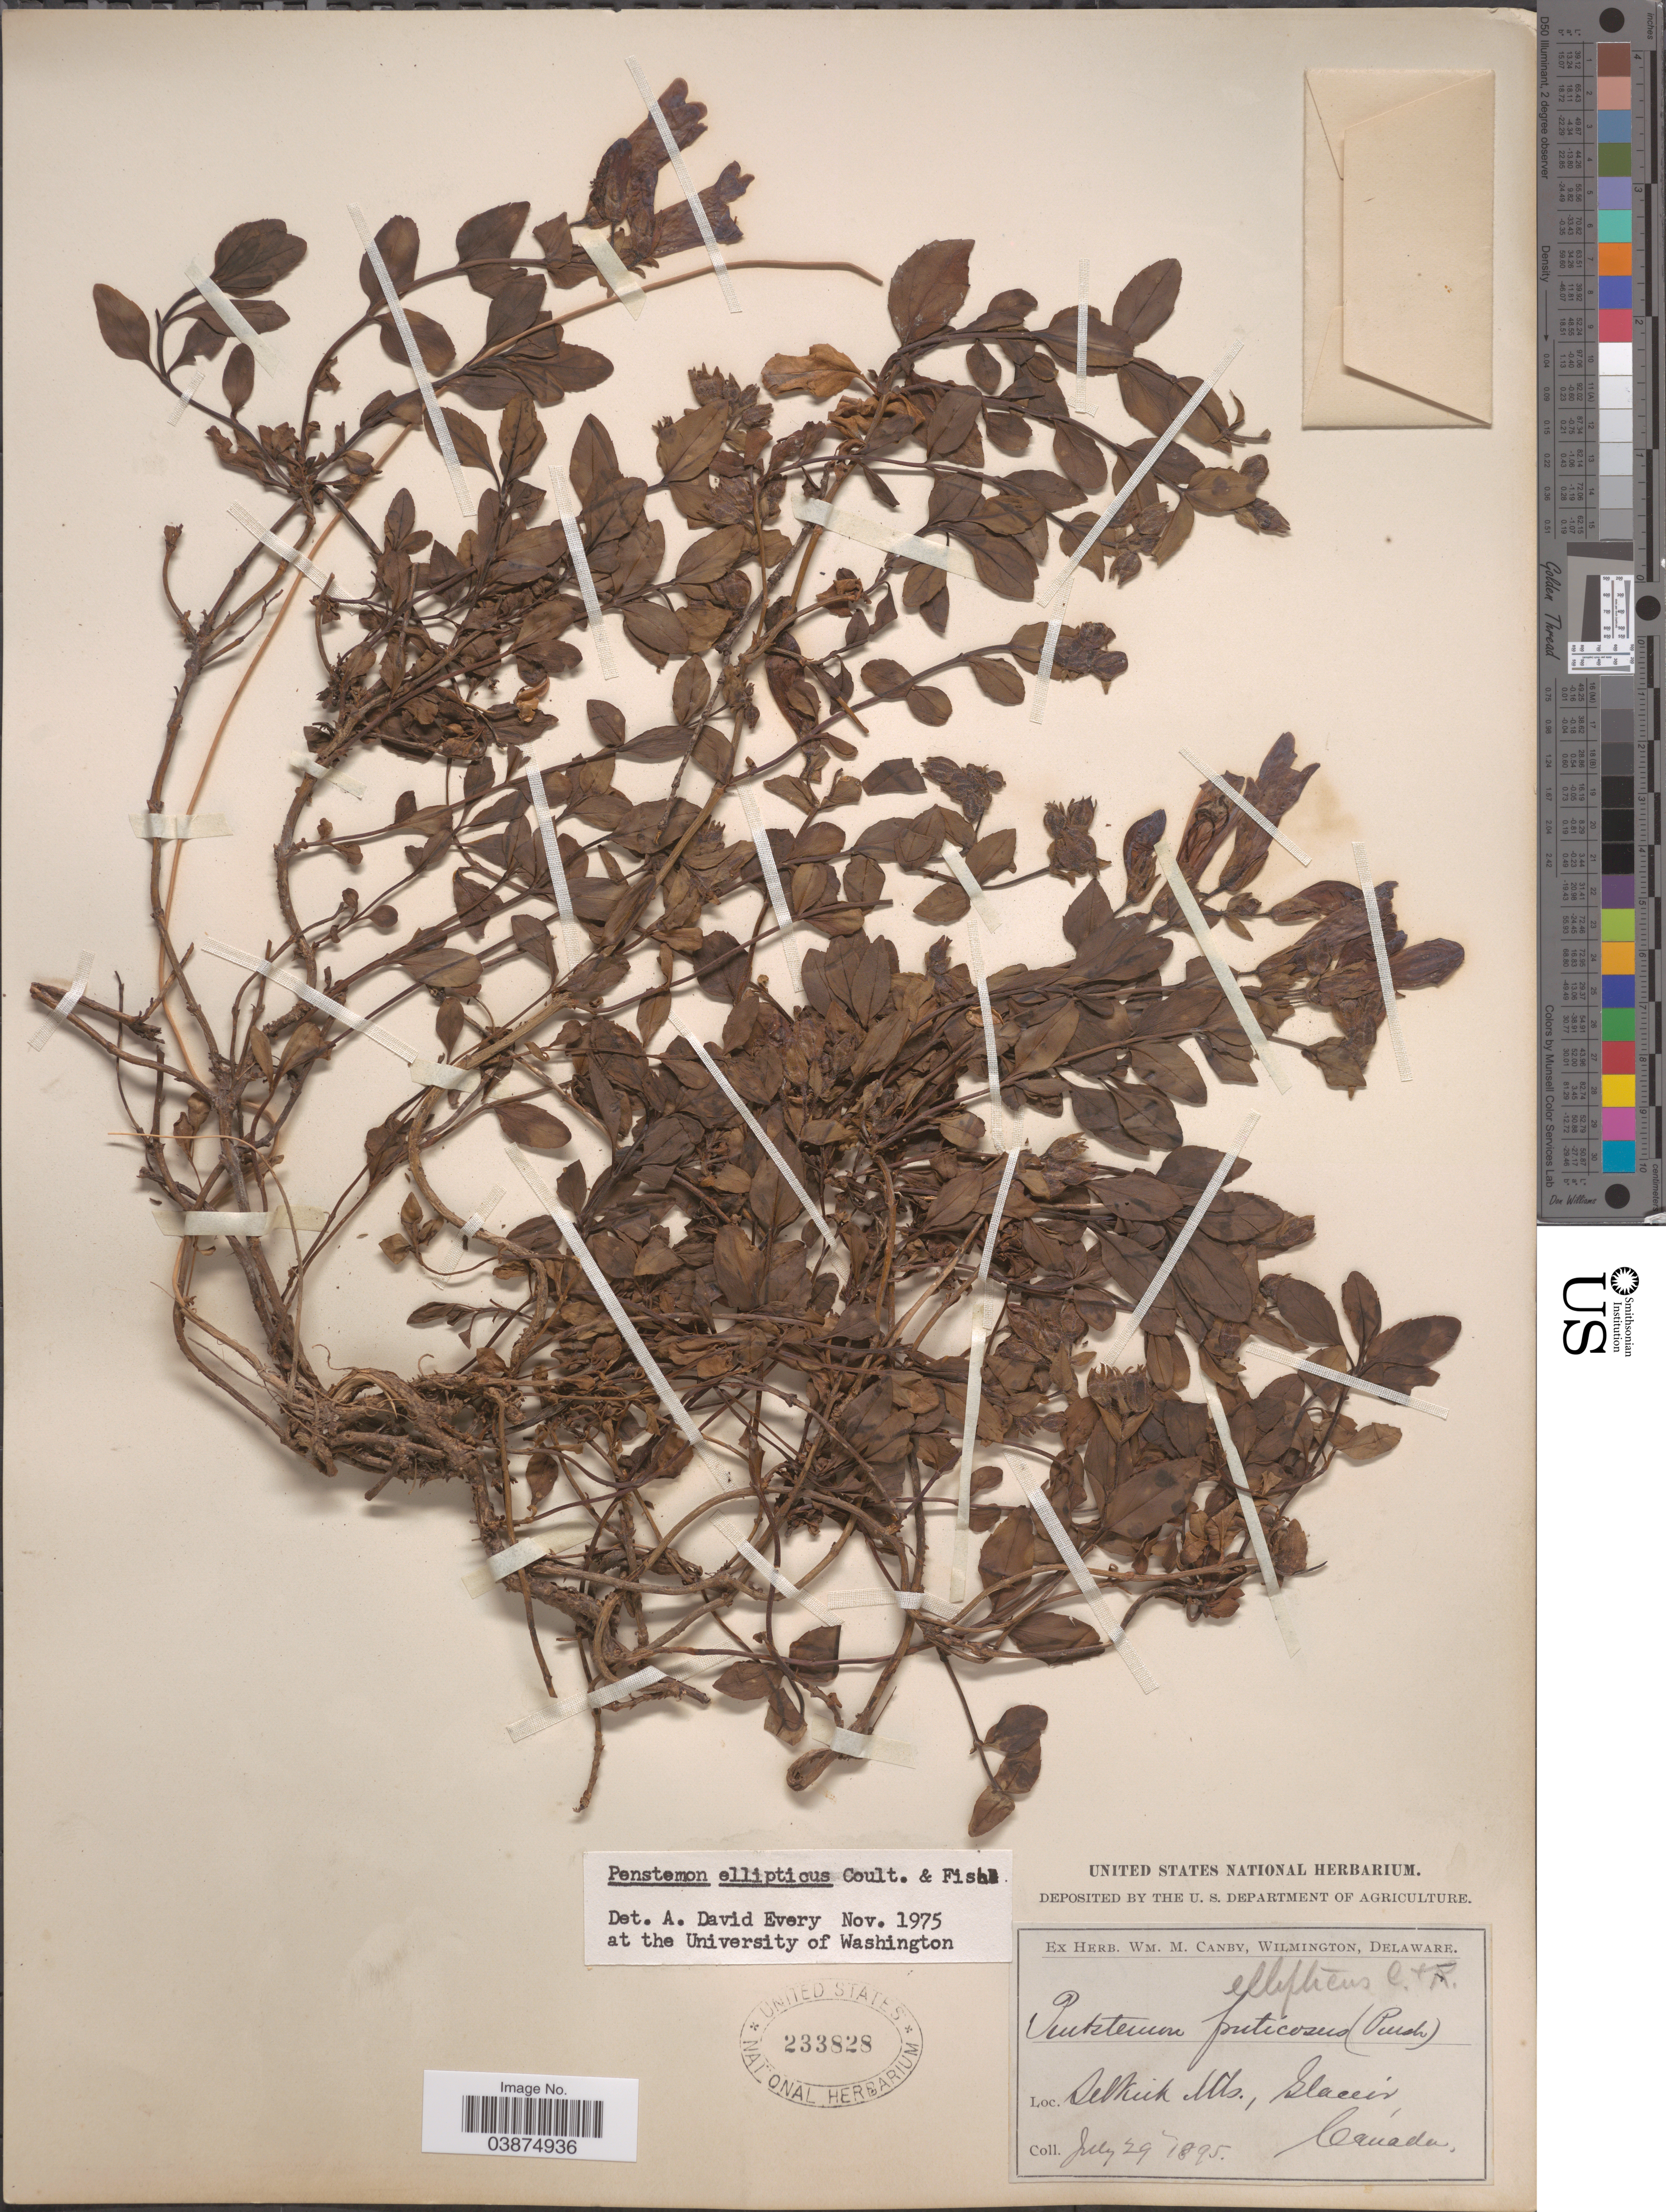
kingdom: Plantae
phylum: Tracheophyta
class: Magnoliopsida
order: Lamiales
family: Plantaginaceae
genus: Penstemon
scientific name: Penstemon ellipticus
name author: Greene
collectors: ex herb. W.M. Canby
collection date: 1895-07-29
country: Canada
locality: Selkirk Mts., Glacier.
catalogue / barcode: US 233828